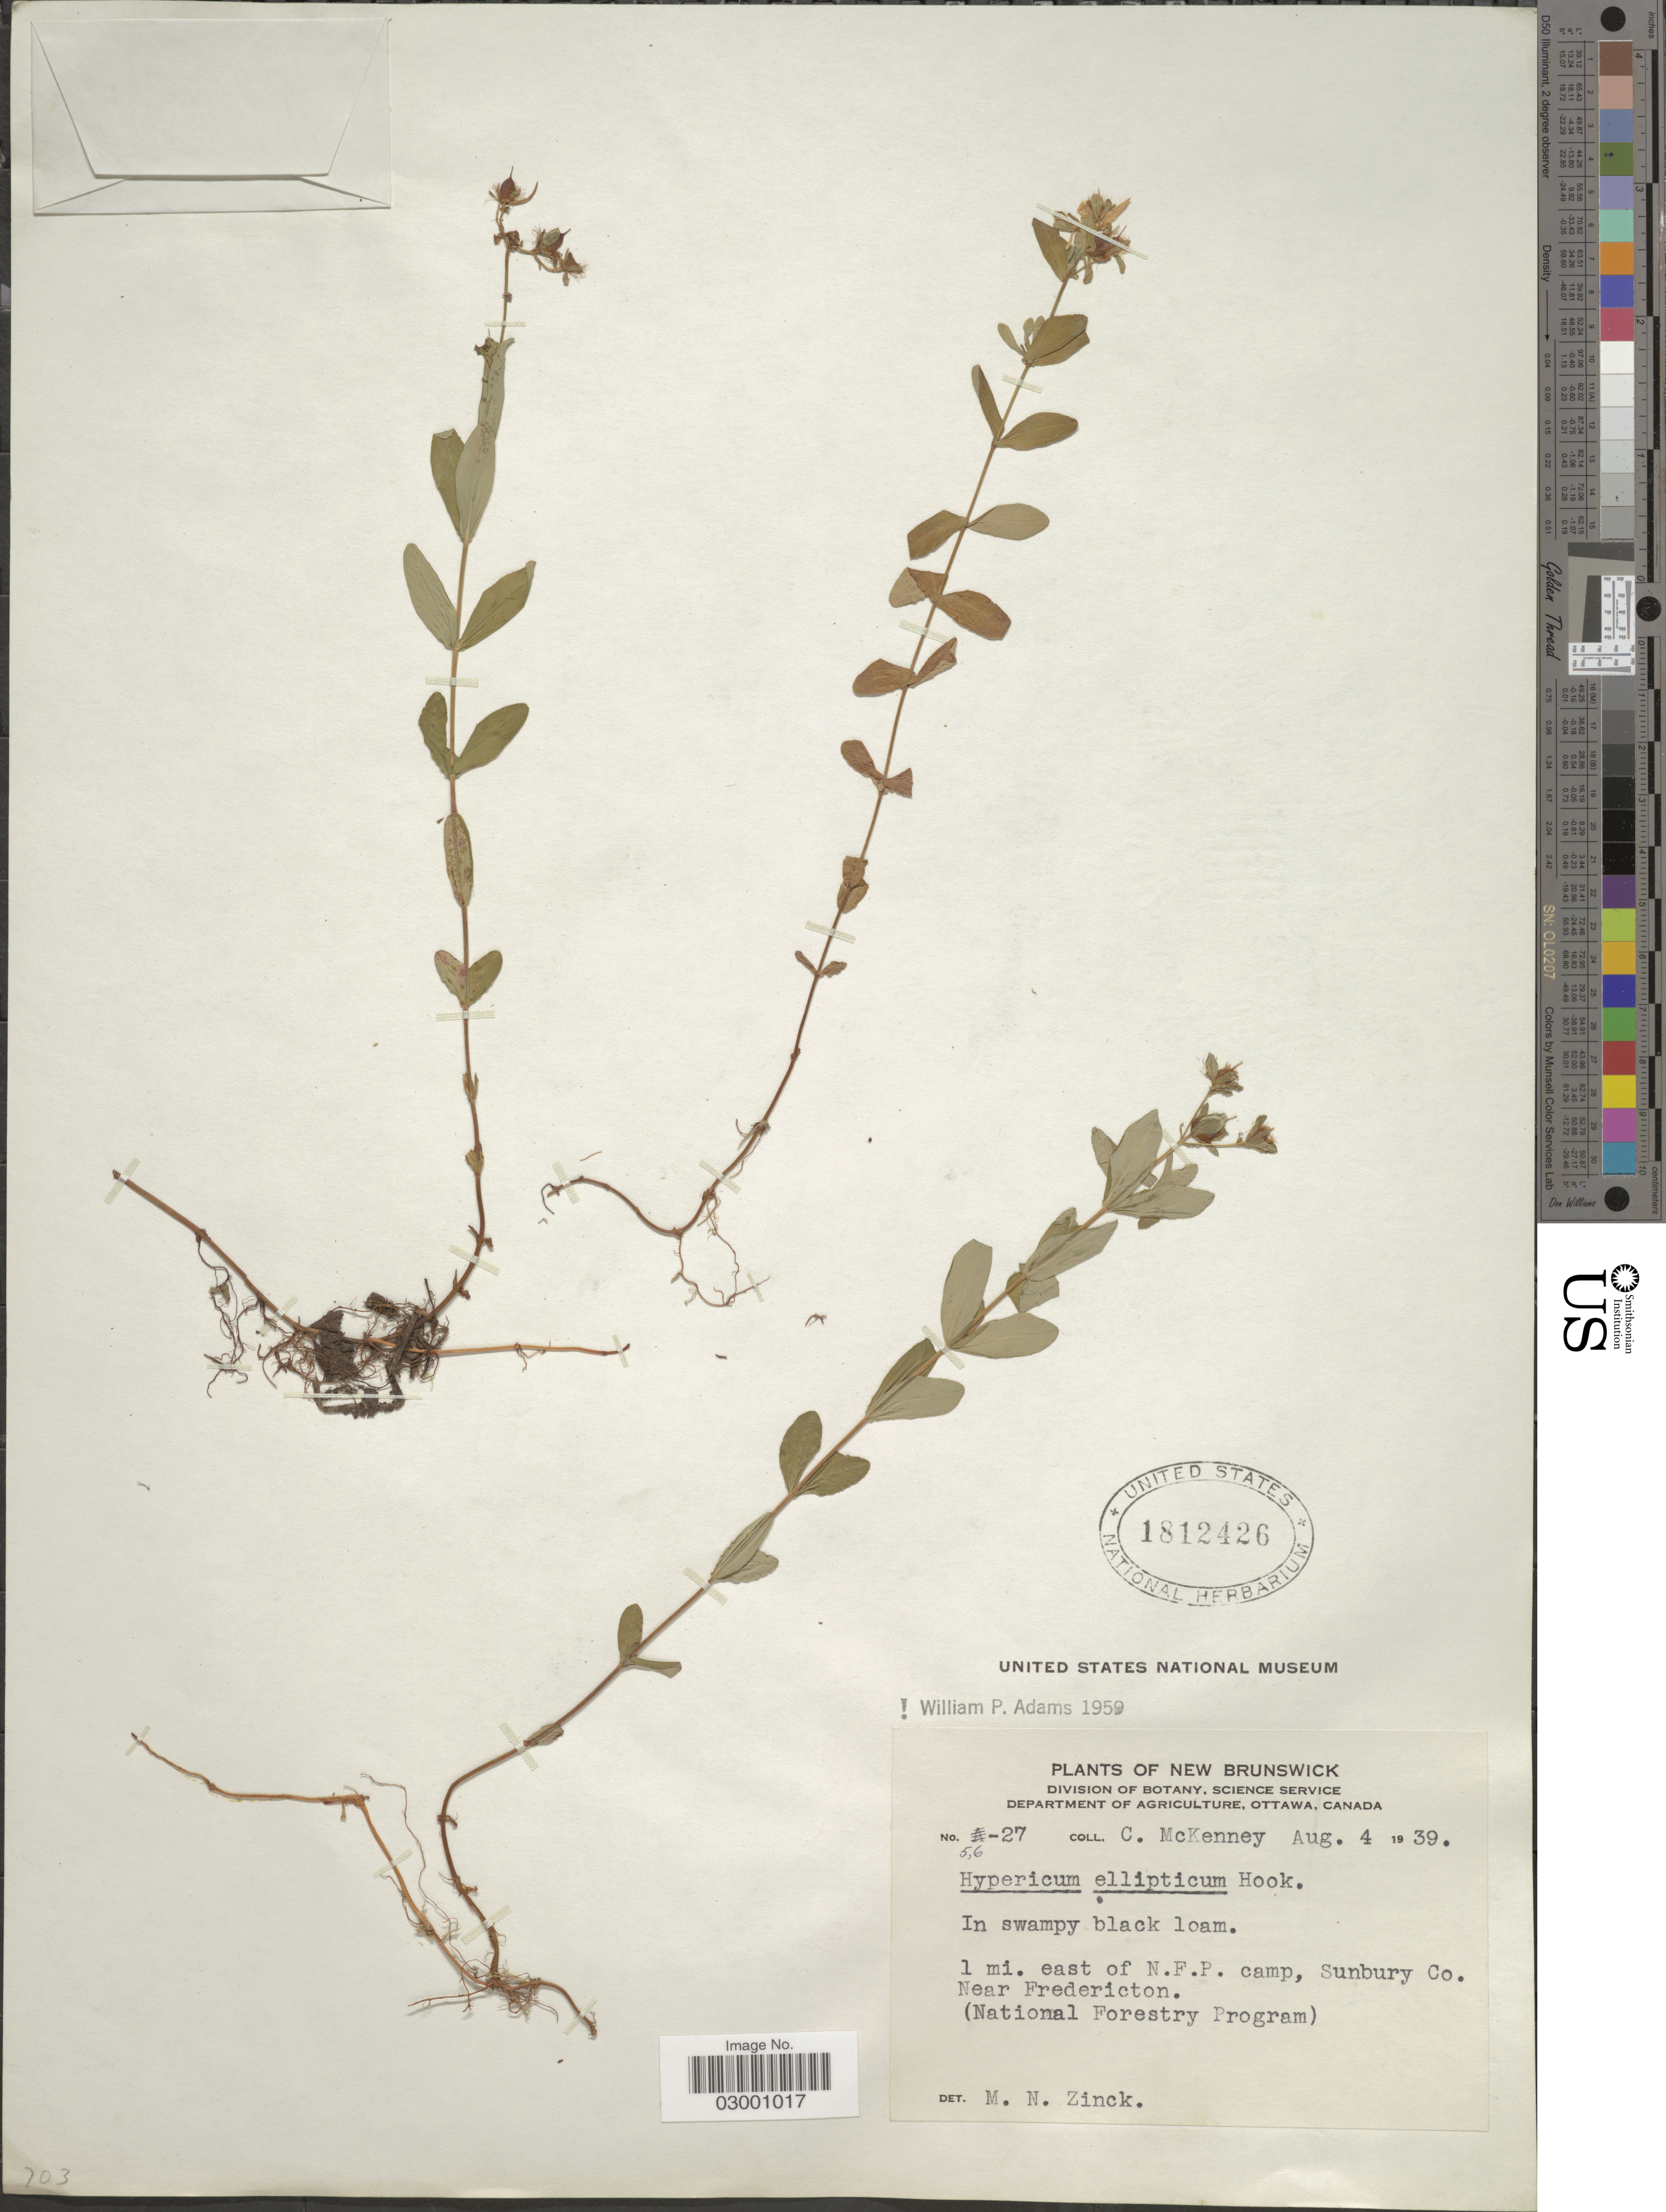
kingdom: Plantae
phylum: Tracheophyta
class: Magnoliopsida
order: Malpighiales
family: Hypericaceae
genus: Hypericum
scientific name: Hypericum ellipticum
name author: Hook.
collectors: C. McKenney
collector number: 5,6-27?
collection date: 1939-08-04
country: Canada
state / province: New Brunswick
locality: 1 mi. east of N.F.P. camp, Sunbury Co. Near Fredericton.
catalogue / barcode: US 1812426